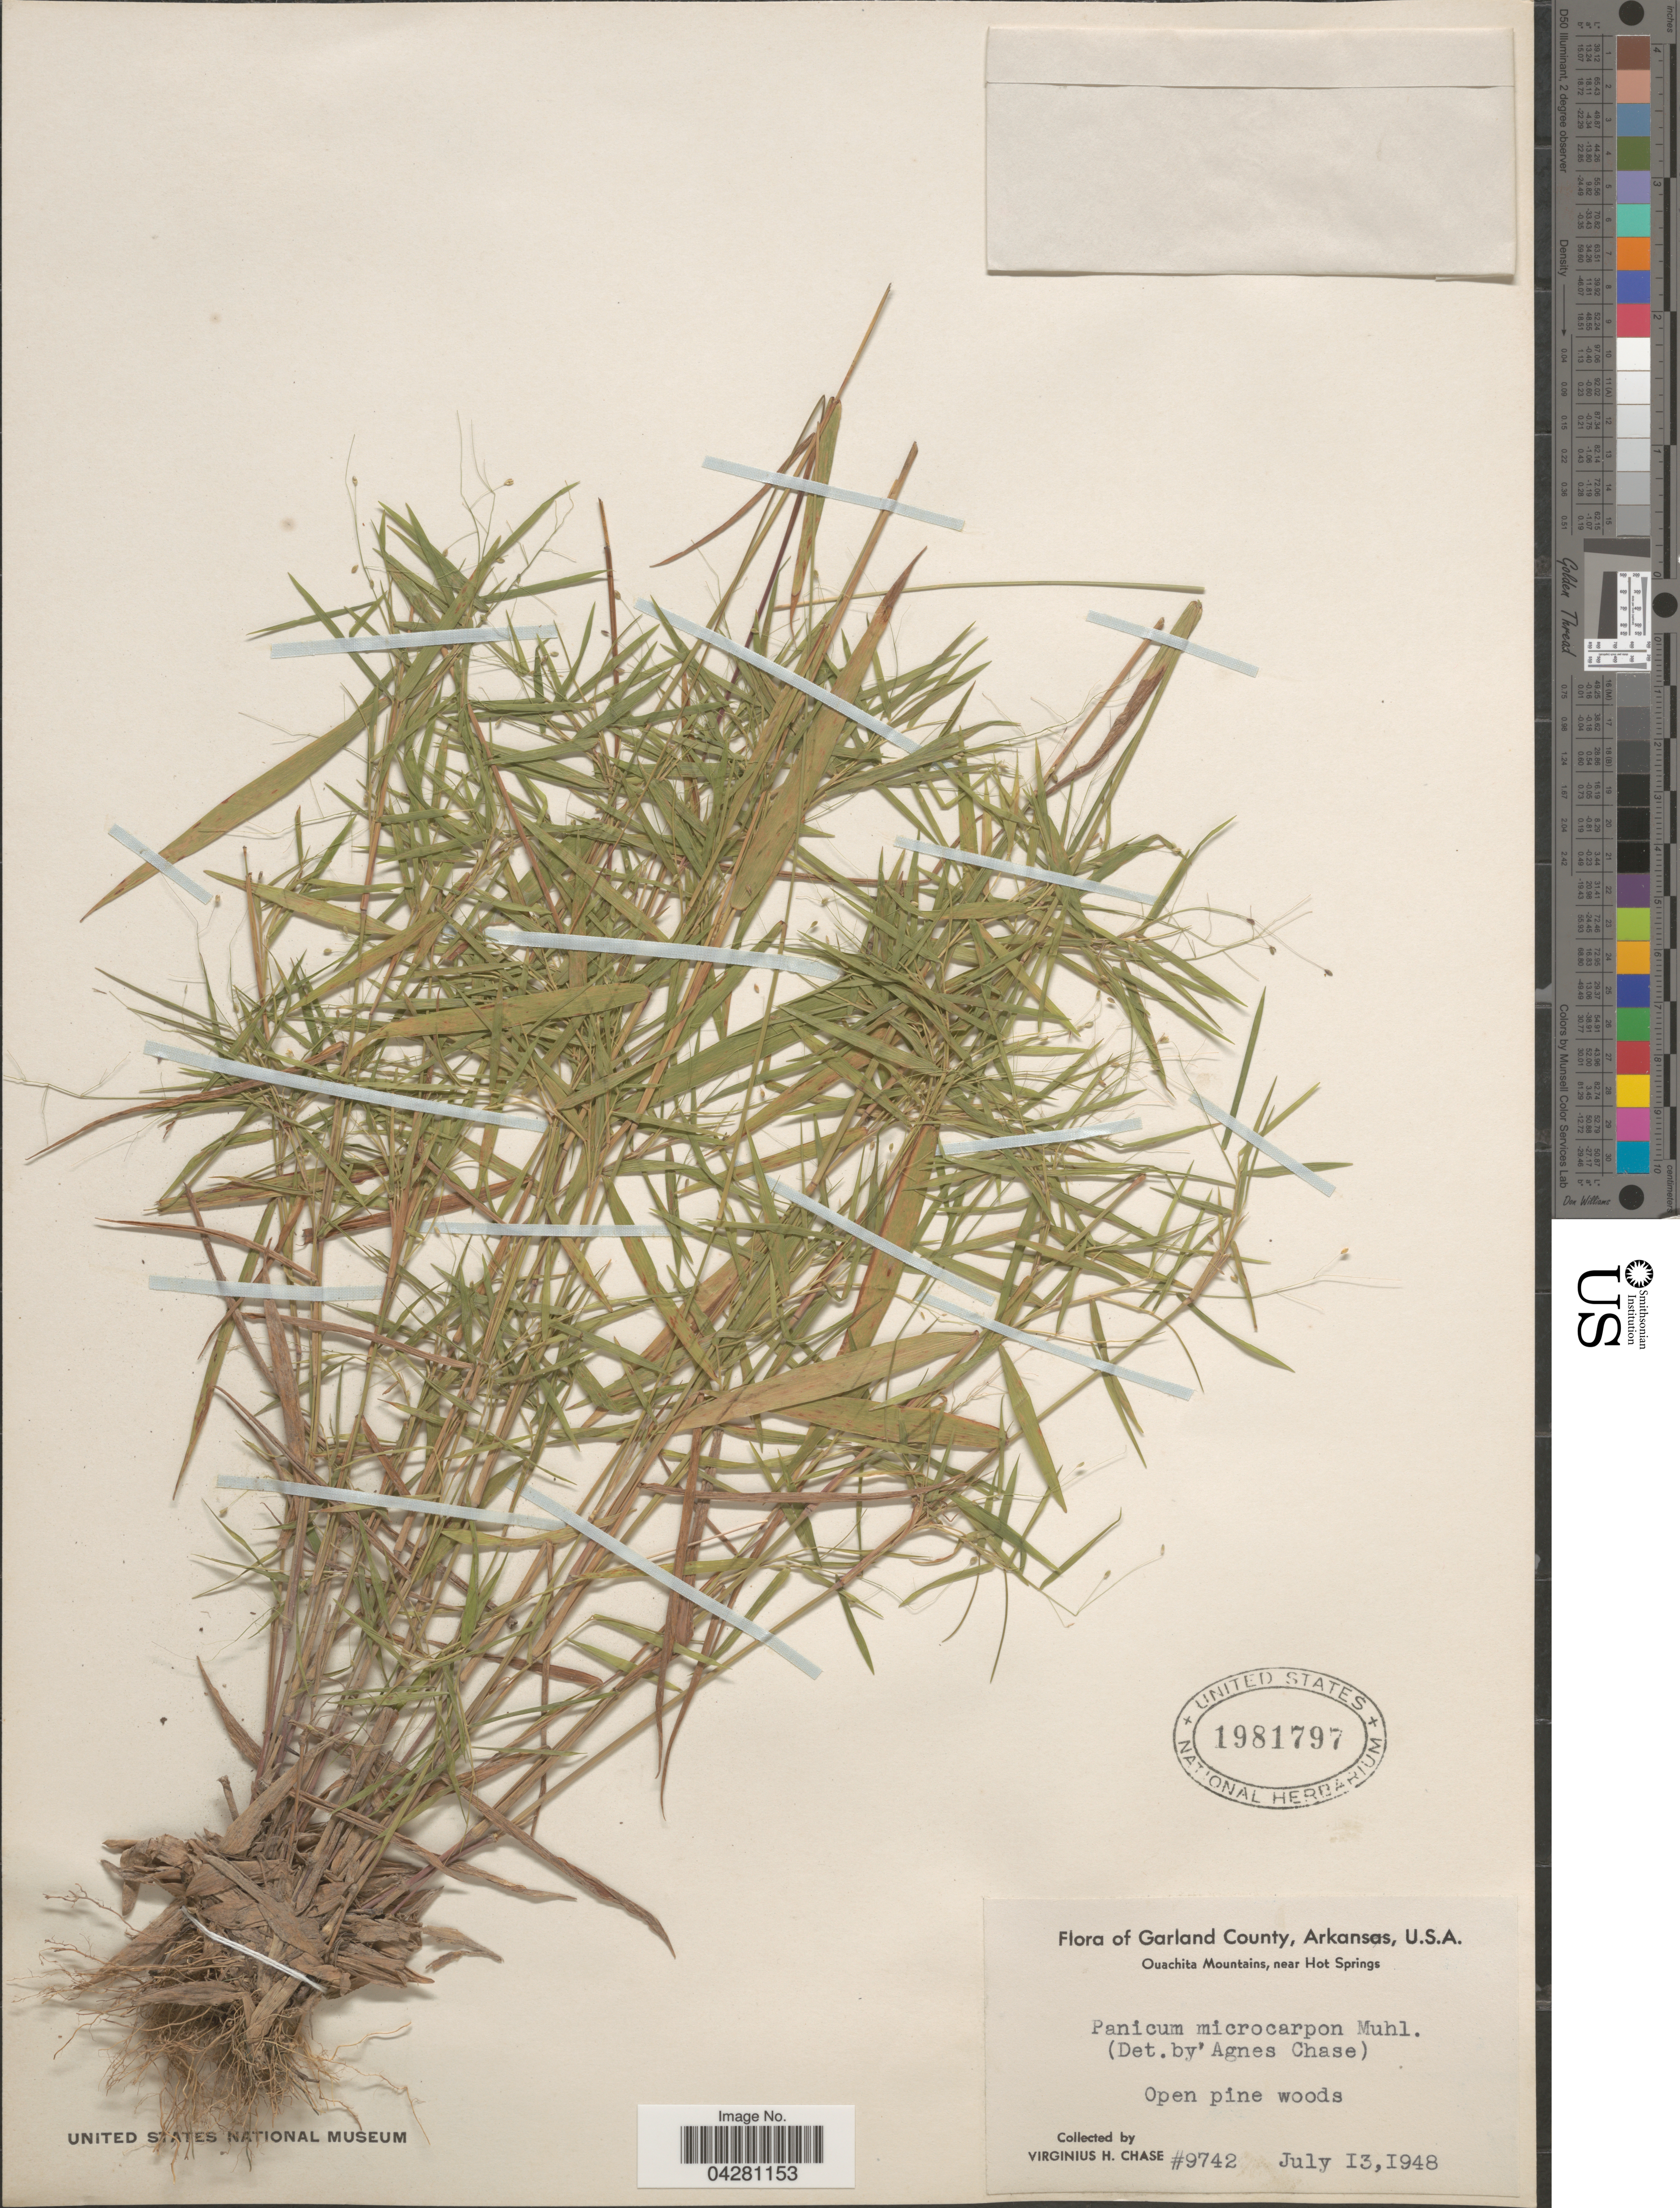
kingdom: Plantae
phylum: Tracheophyta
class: Liliopsida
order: Poales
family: Poaceae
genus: Dichanthelium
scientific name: Dichanthelium dichotomum var. dichotomum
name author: (L.) Gould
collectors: V. H. Chase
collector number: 9742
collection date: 1948-07-13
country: United States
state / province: Arkansas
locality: Garland County. Ouachita Mountains, near Hot Springs.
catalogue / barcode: US 1981797